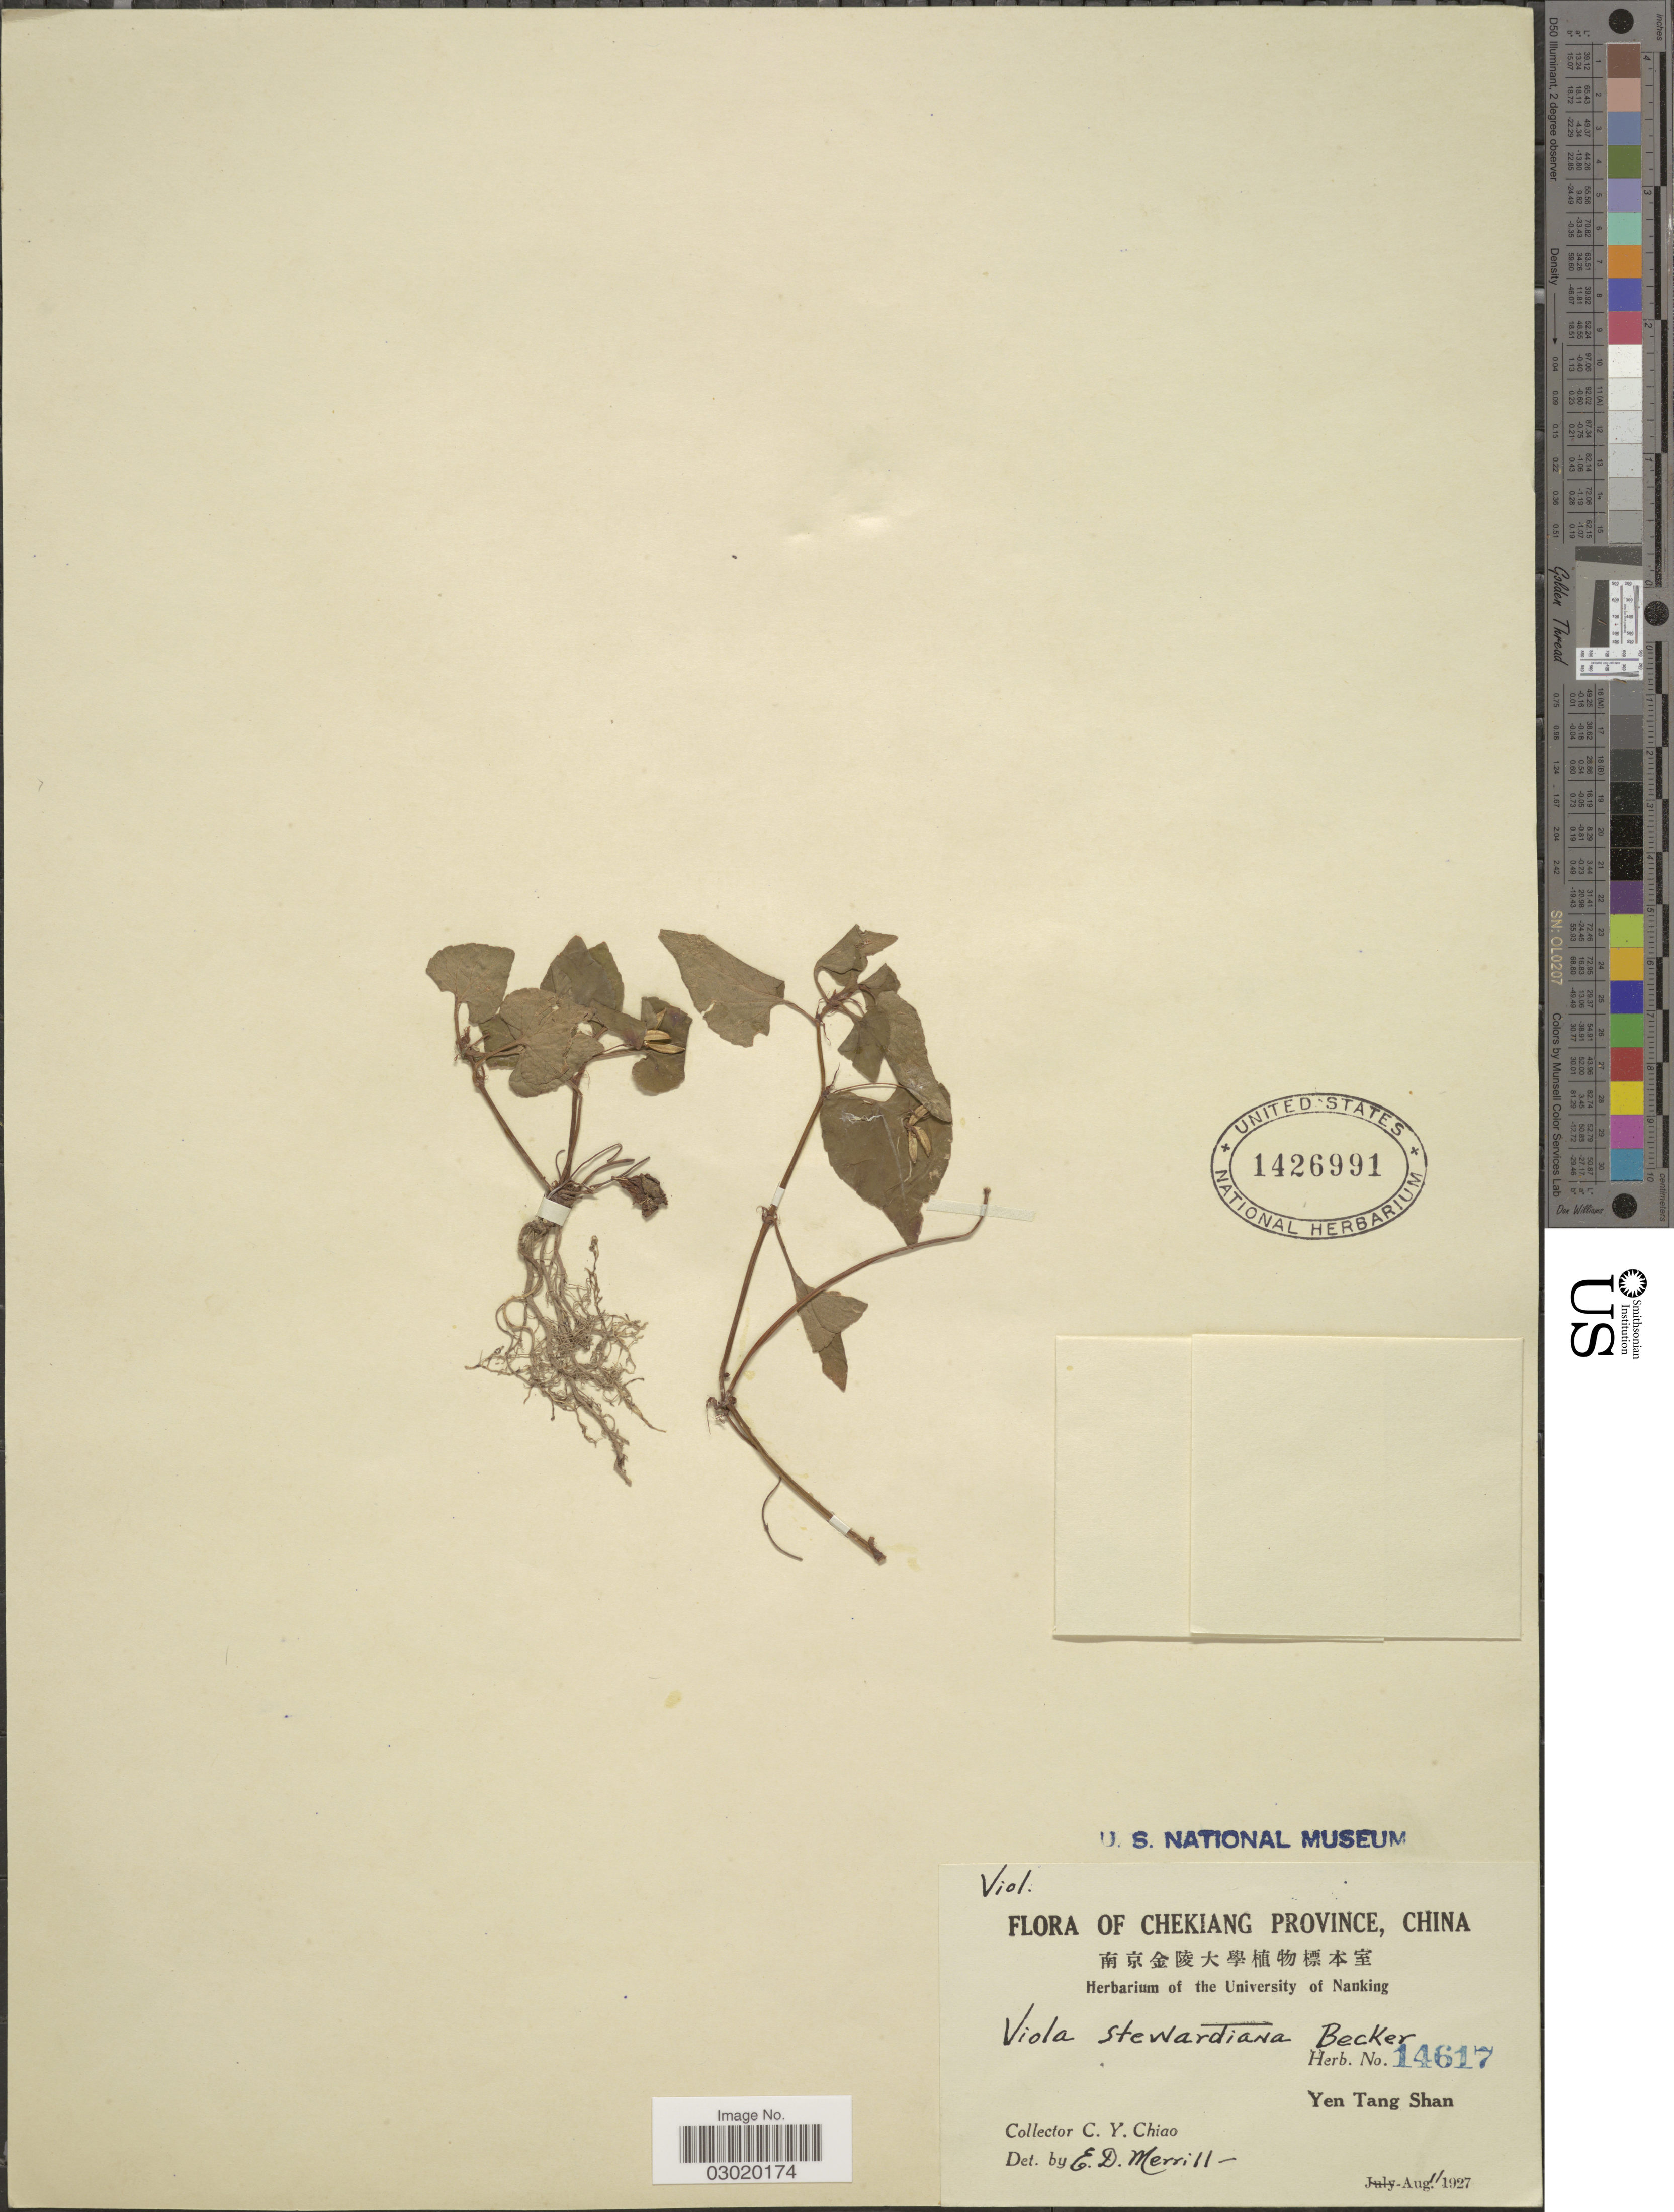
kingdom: Plantae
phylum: Tracheophyta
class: Magnoliopsida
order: Malpighiales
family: Violaceae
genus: Viola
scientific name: Viola stewardiana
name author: W. Becker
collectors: C. Y. Chiao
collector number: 14617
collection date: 1927-08-11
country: China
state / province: Zhejiang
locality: Chekiang Province, China, Yen Tang Shan.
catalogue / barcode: US 1426991